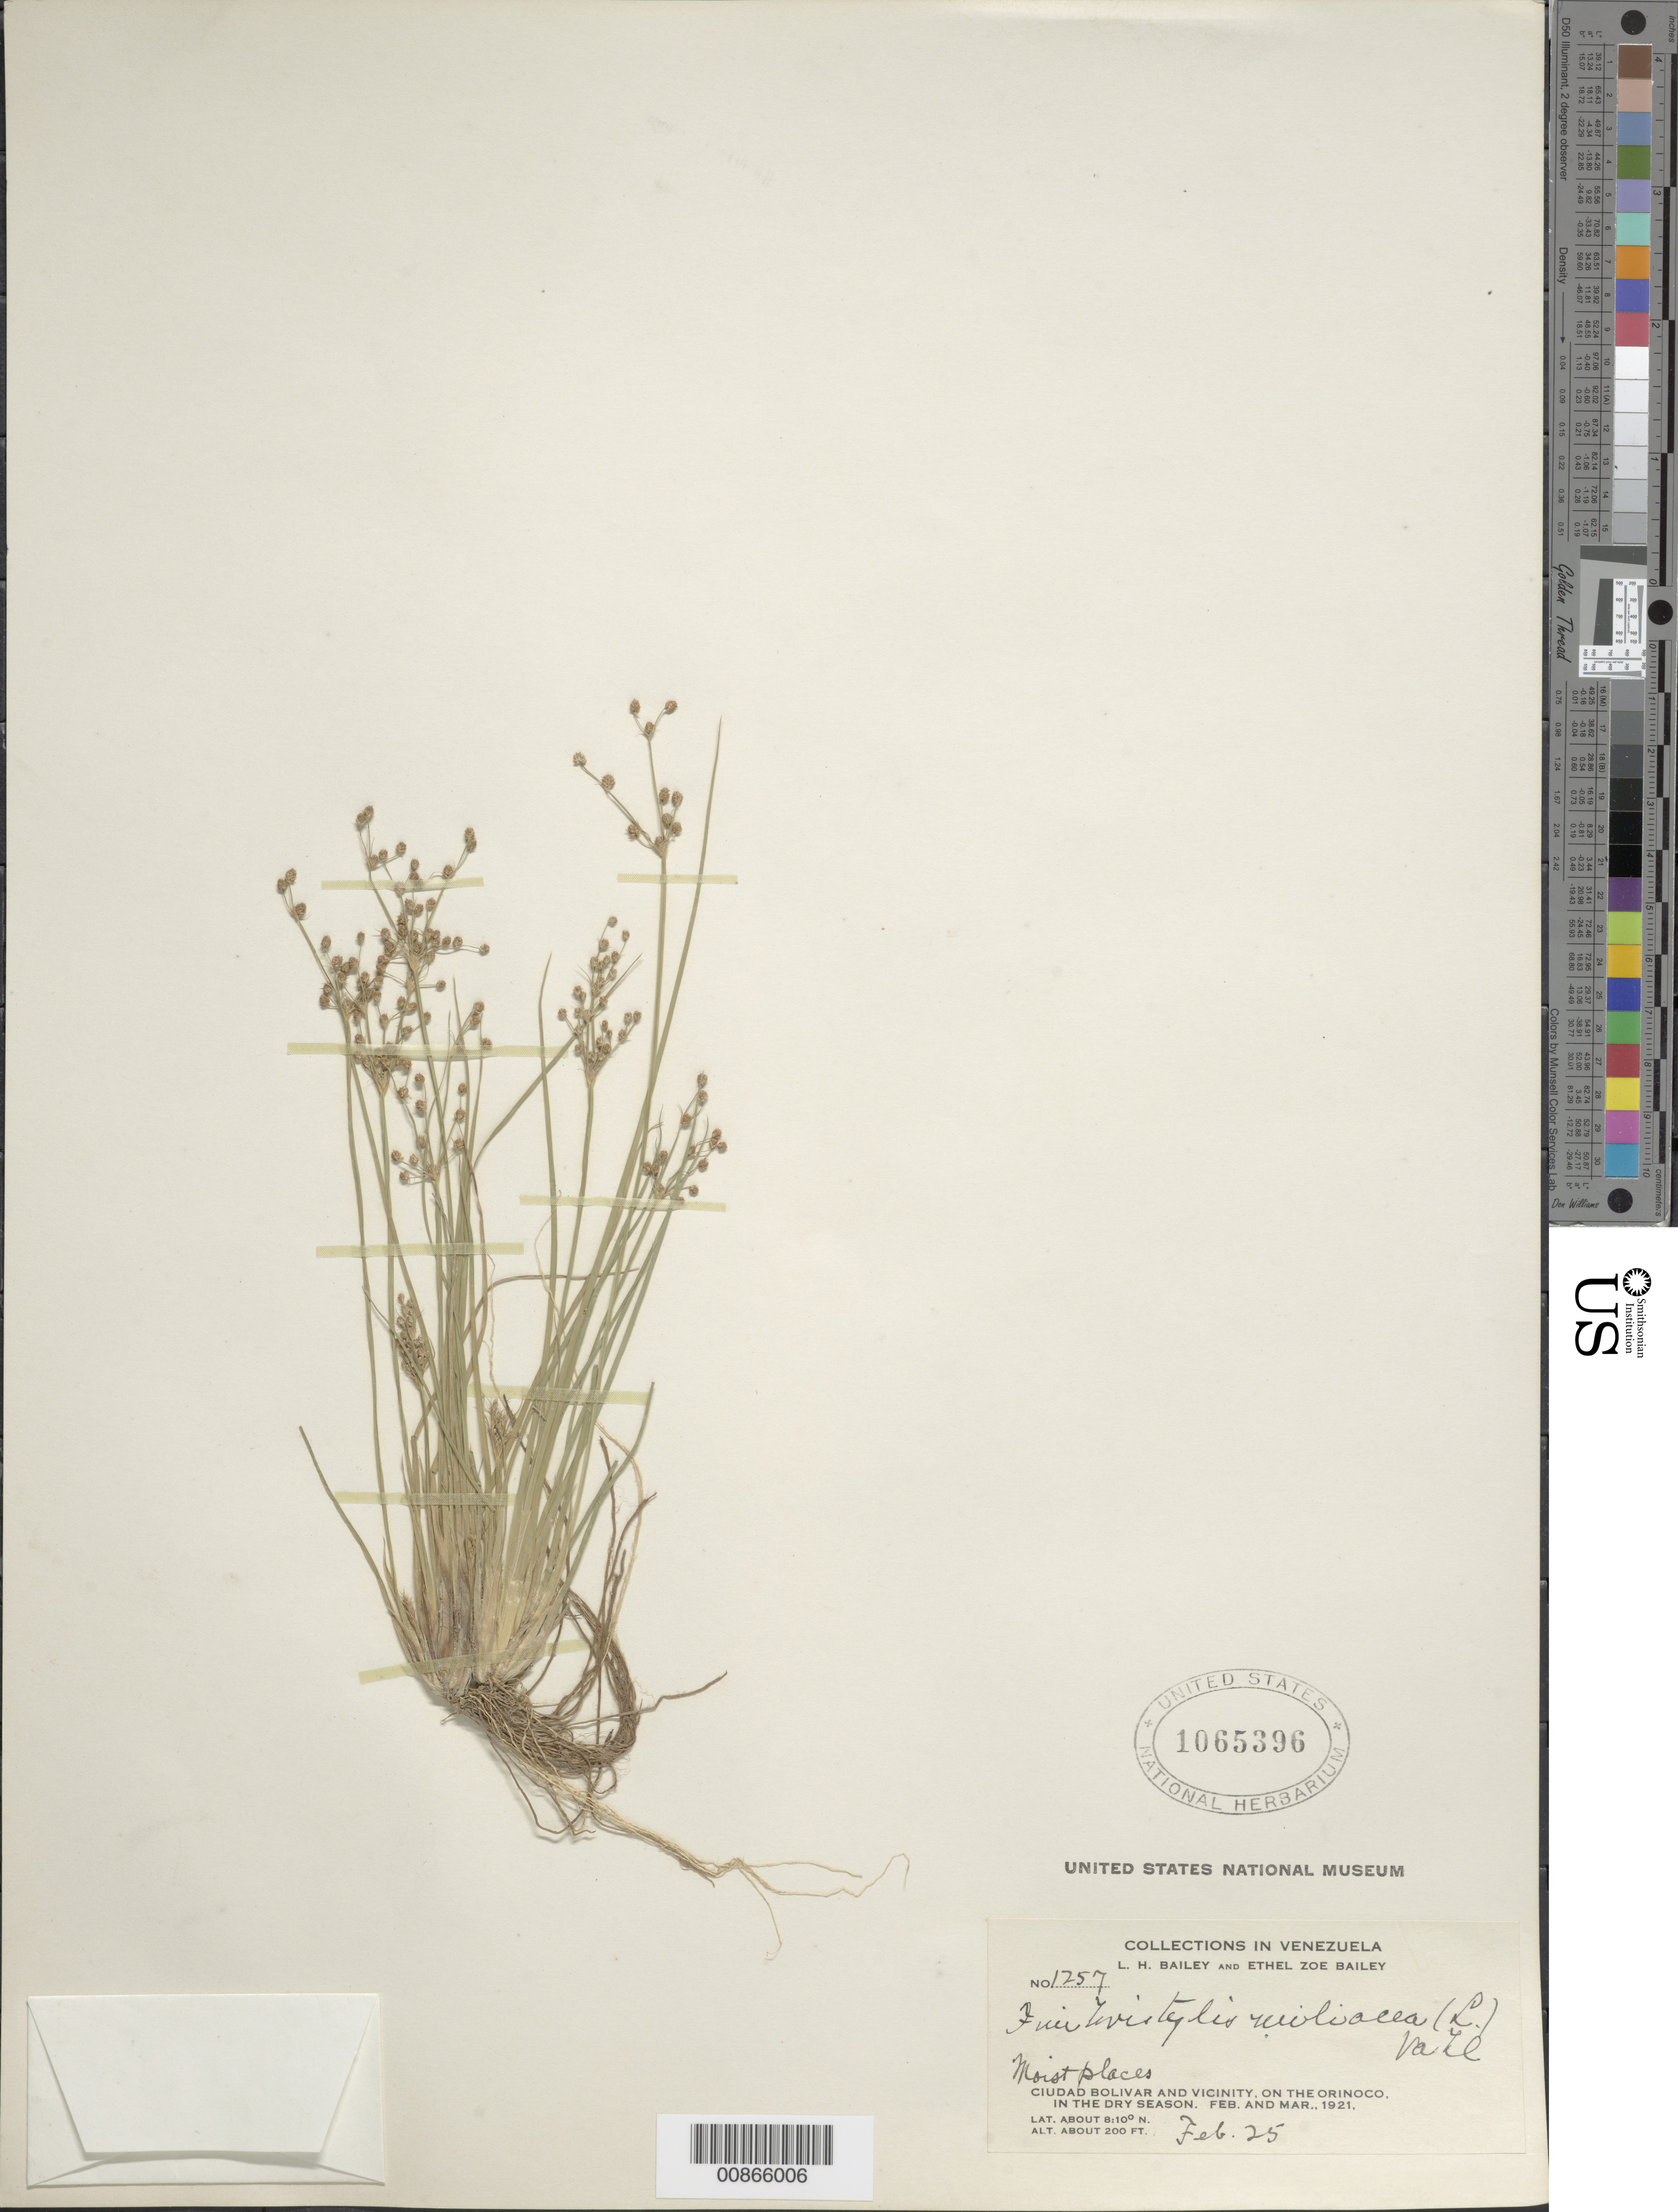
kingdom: Plantae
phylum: Tracheophyta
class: Liliopsida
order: Poales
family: Cyperaceae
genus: Fimbristylis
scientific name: Fimbristylis littoralis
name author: Gaudich.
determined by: Strong, M. T., (US), Smithsonian Institution - National Museum of Natural History (UNITED STATES)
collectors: L. H. Bailey & E. Z. Bailey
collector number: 1257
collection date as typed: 25-Feb-21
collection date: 1921-02-25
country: Venezuela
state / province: Bolívar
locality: Ciudad Bolívar and vicinity, Orinoco R.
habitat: Moist places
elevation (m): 61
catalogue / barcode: US 1065396